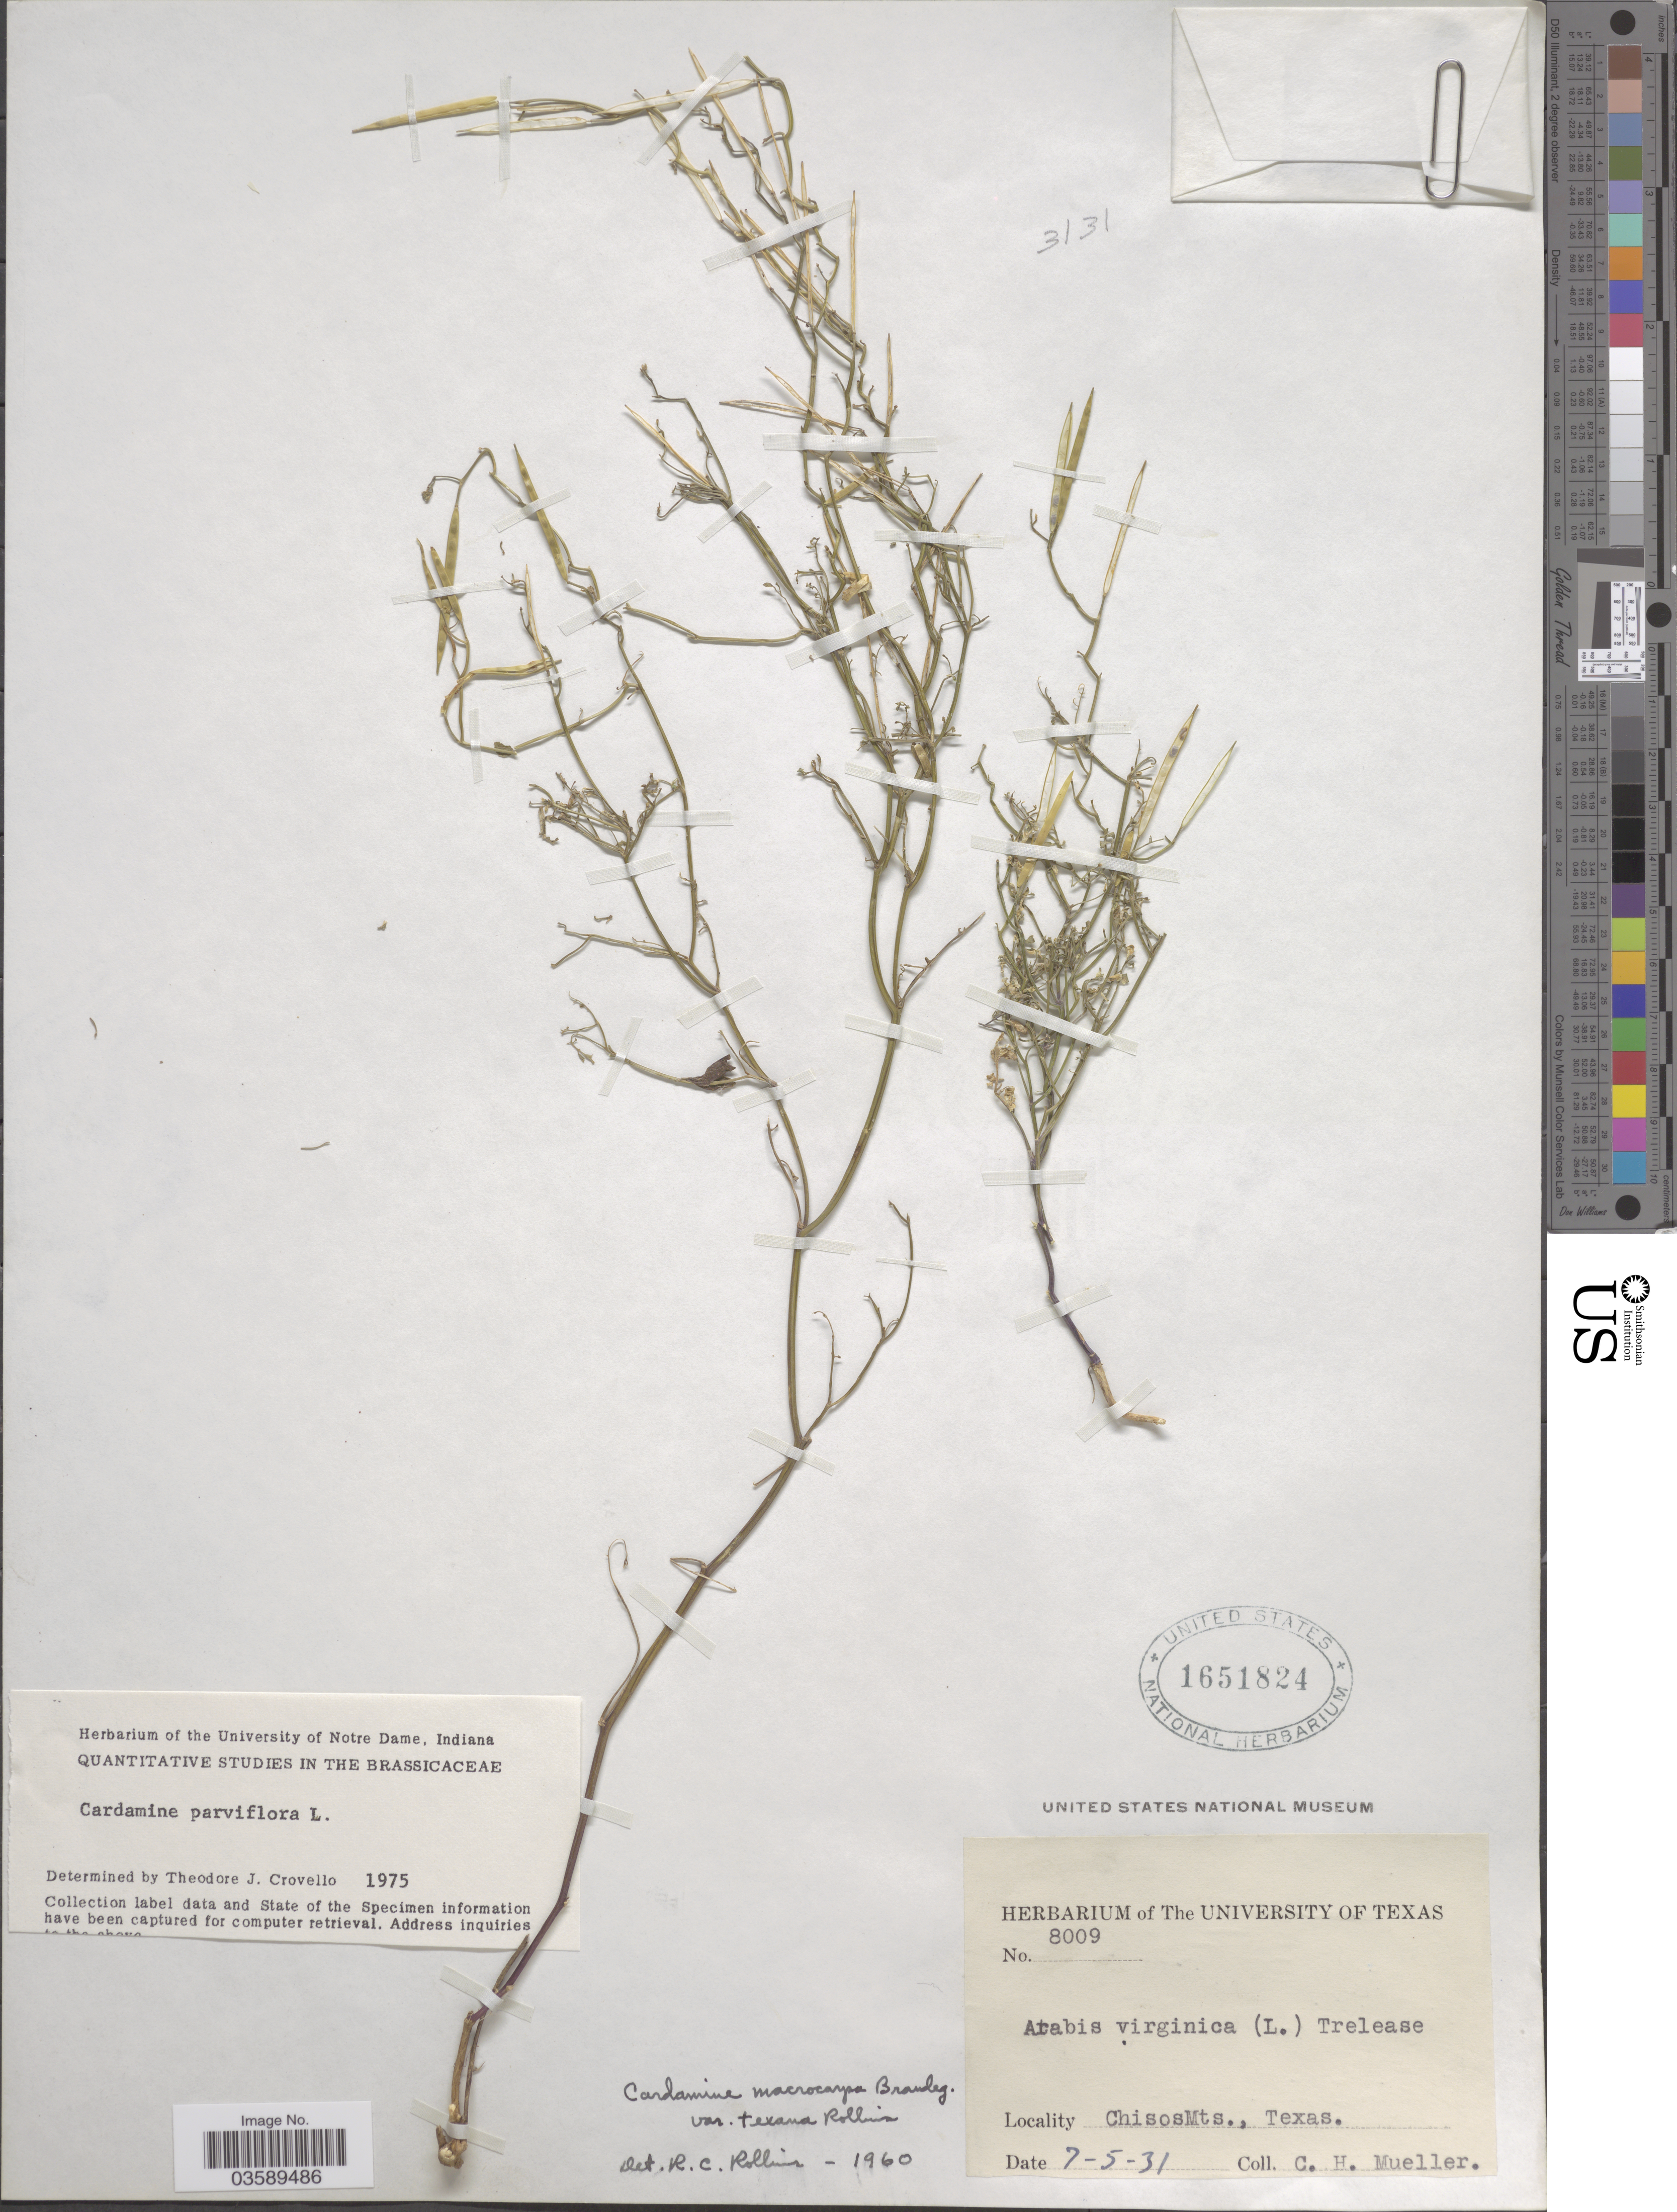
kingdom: Plantae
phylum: Tracheophyta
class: Magnoliopsida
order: Brassicales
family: Brassicaceae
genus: Cardamine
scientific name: Cardamine parviflora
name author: L.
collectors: C. H. Mueller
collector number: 8009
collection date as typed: Transcribed d/m/y: 5/7/31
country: United States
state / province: Texas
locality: Chisos Mts.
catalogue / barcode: US 1651824